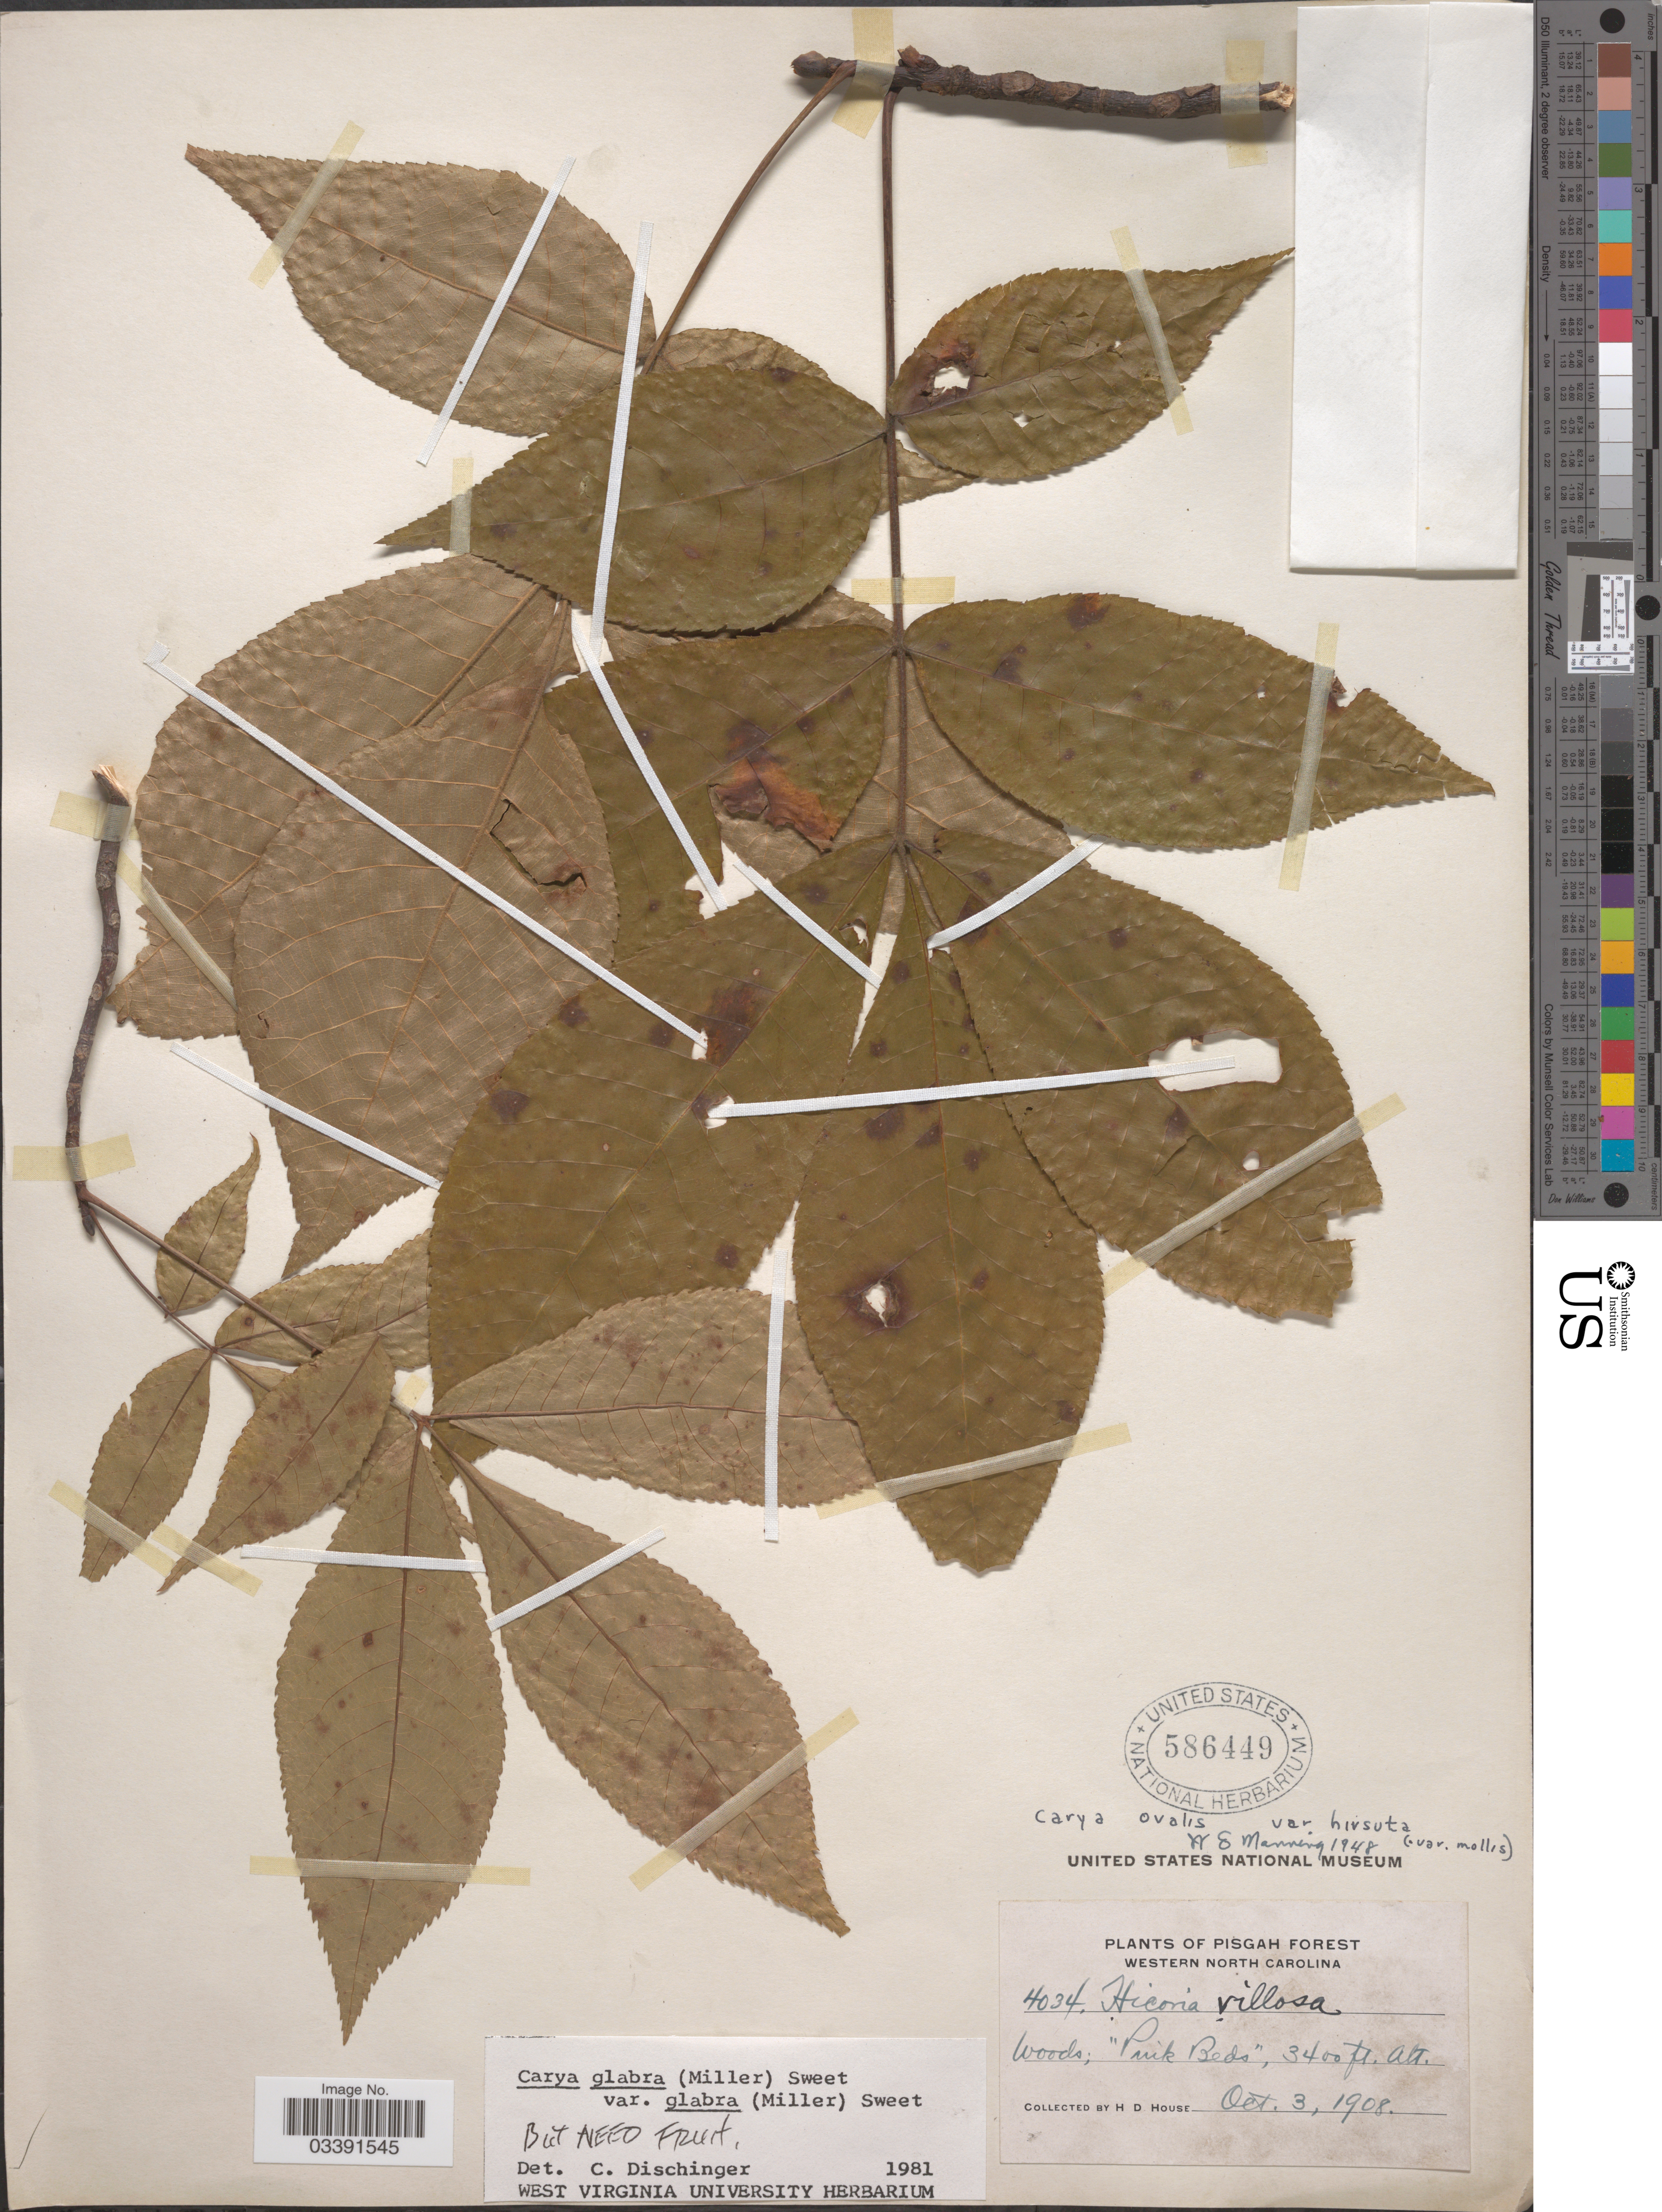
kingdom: Plantae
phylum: Tracheophyta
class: Magnoliopsida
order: Fagales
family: Juglandaceae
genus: Carya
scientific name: Carya glabra var. glabra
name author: (Mill.) Sweet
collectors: H. D. House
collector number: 4034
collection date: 1908-10-03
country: United States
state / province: North Carolina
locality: Pisgah Forest. Western North Carolina.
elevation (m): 1036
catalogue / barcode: US 586449